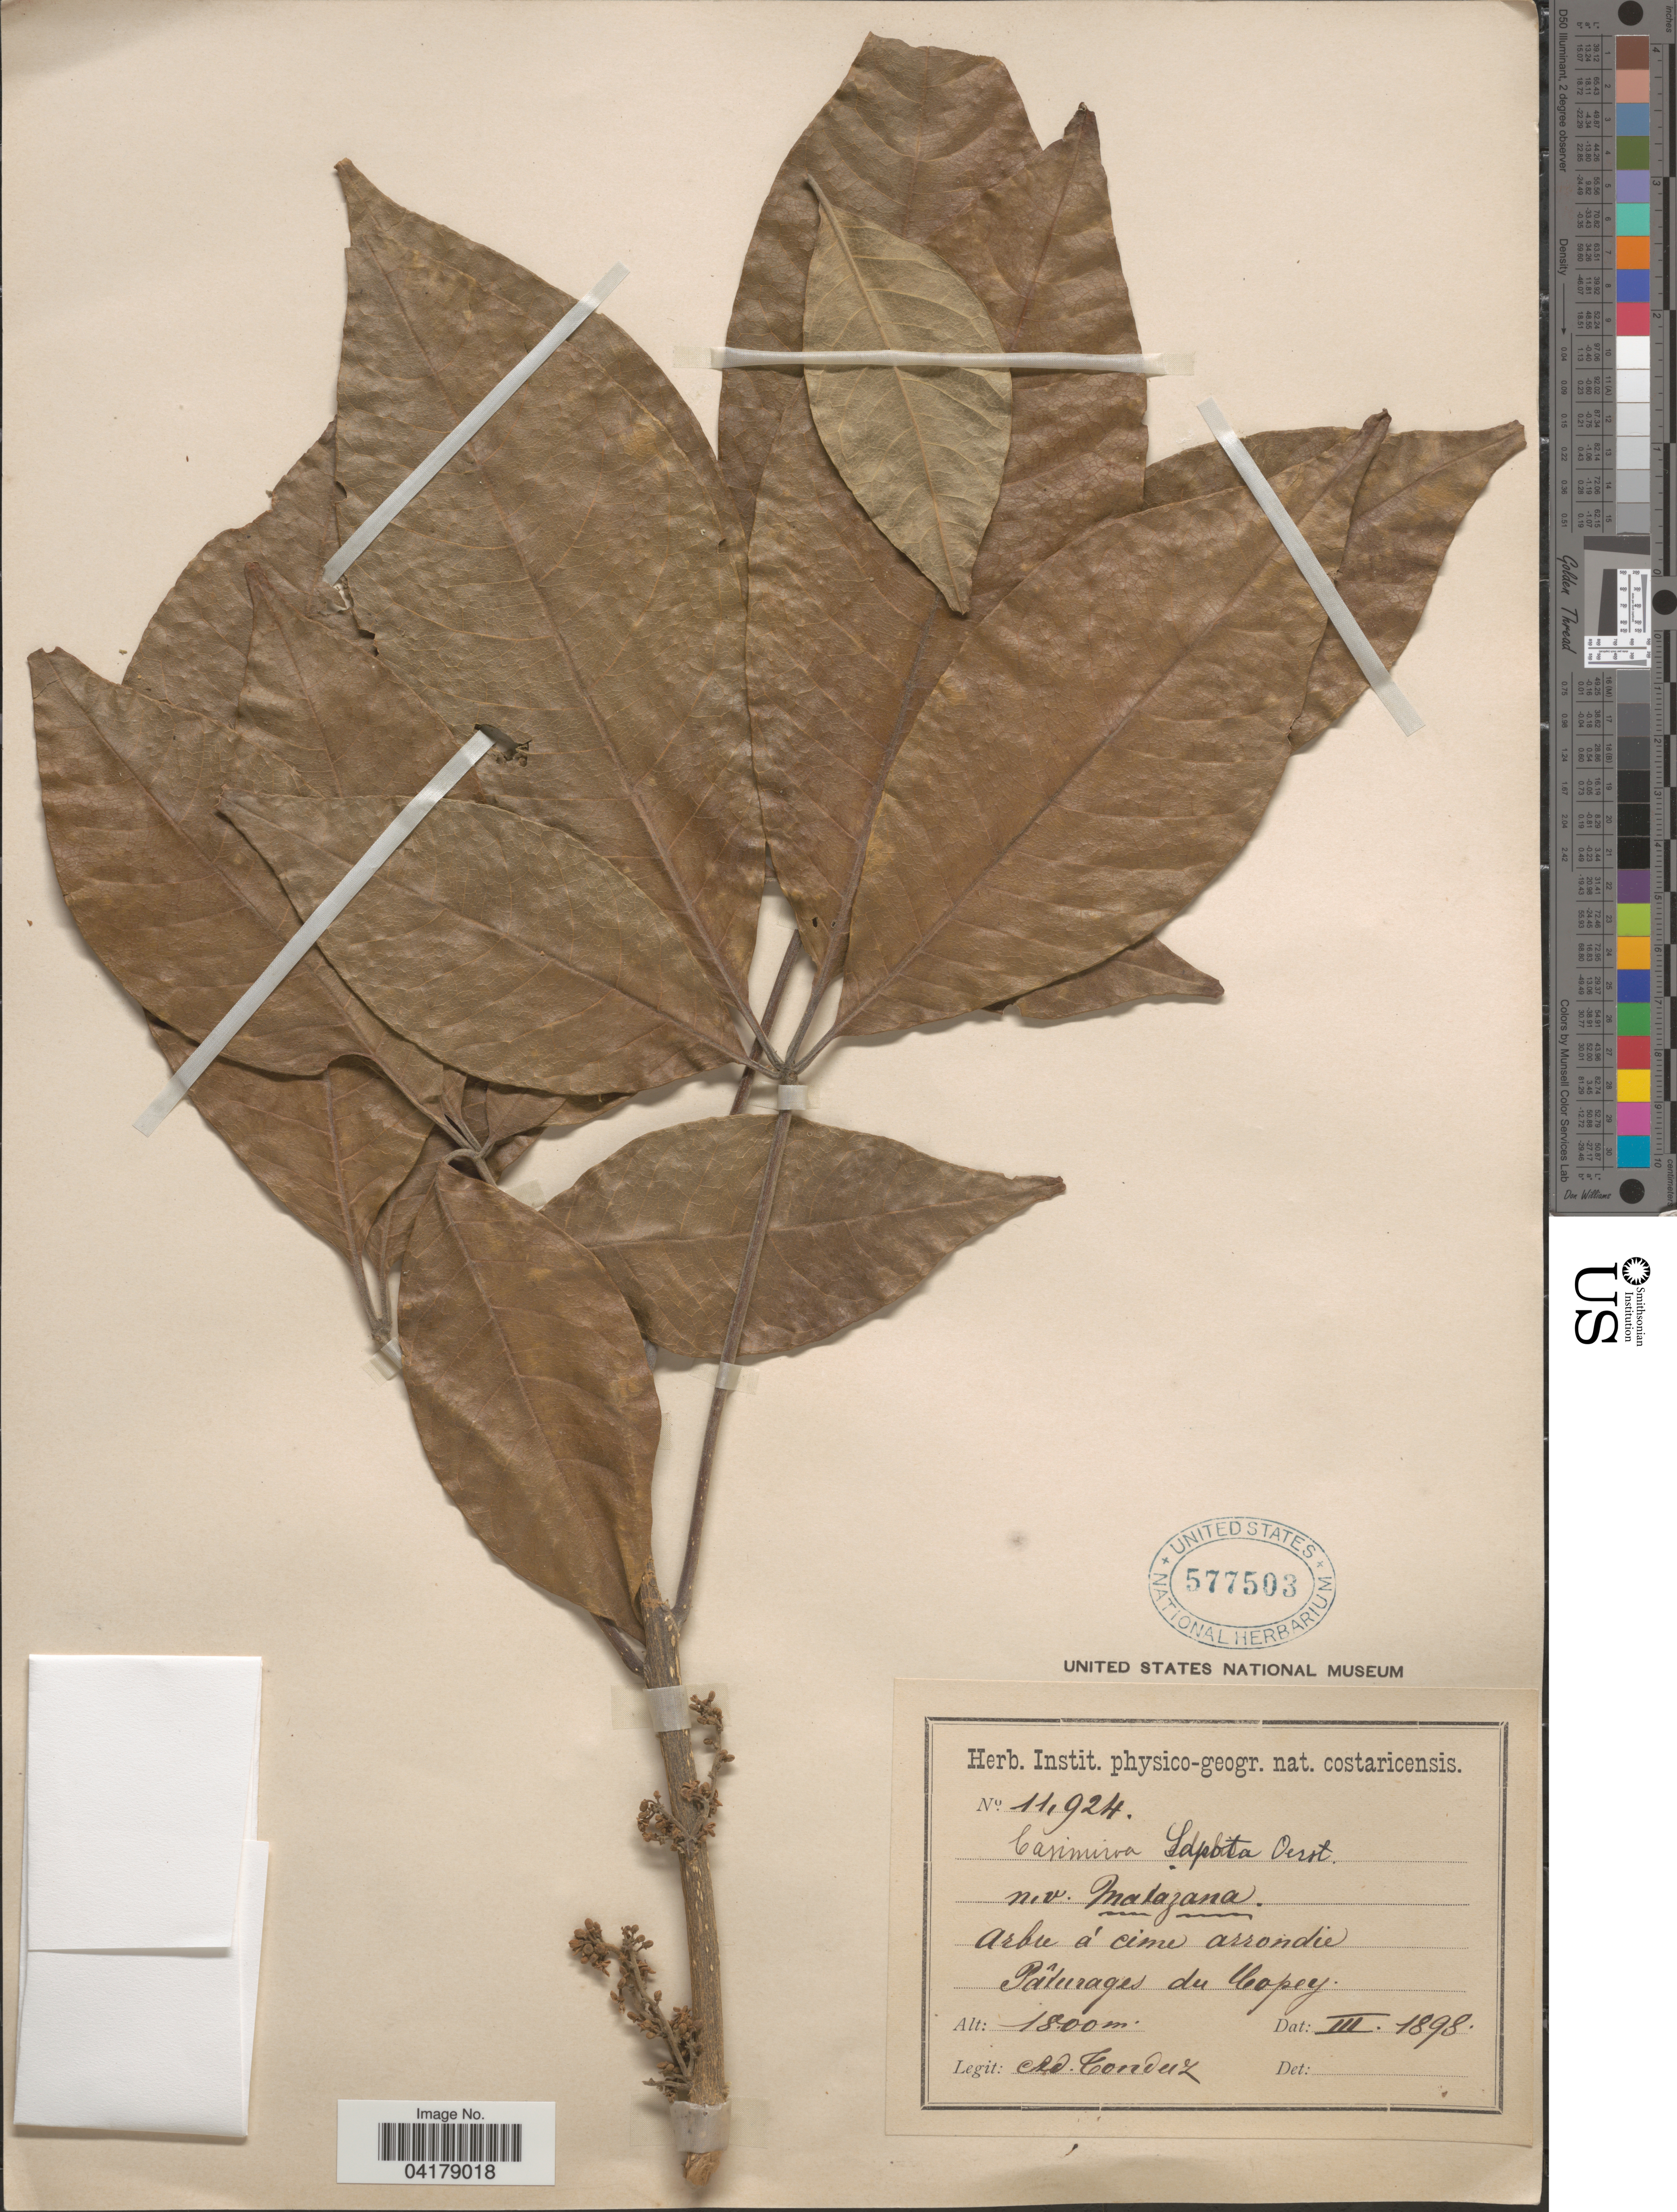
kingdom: Plantae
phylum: Tracheophyta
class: Magnoliopsida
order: Sapindales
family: Rutaceae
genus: Casimiroa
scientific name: Casimiroa sapota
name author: Oerst.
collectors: A. Tonduz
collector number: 11924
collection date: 1898-03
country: Costa Rica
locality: Pâturages du Copey.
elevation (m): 1800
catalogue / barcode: US 577503